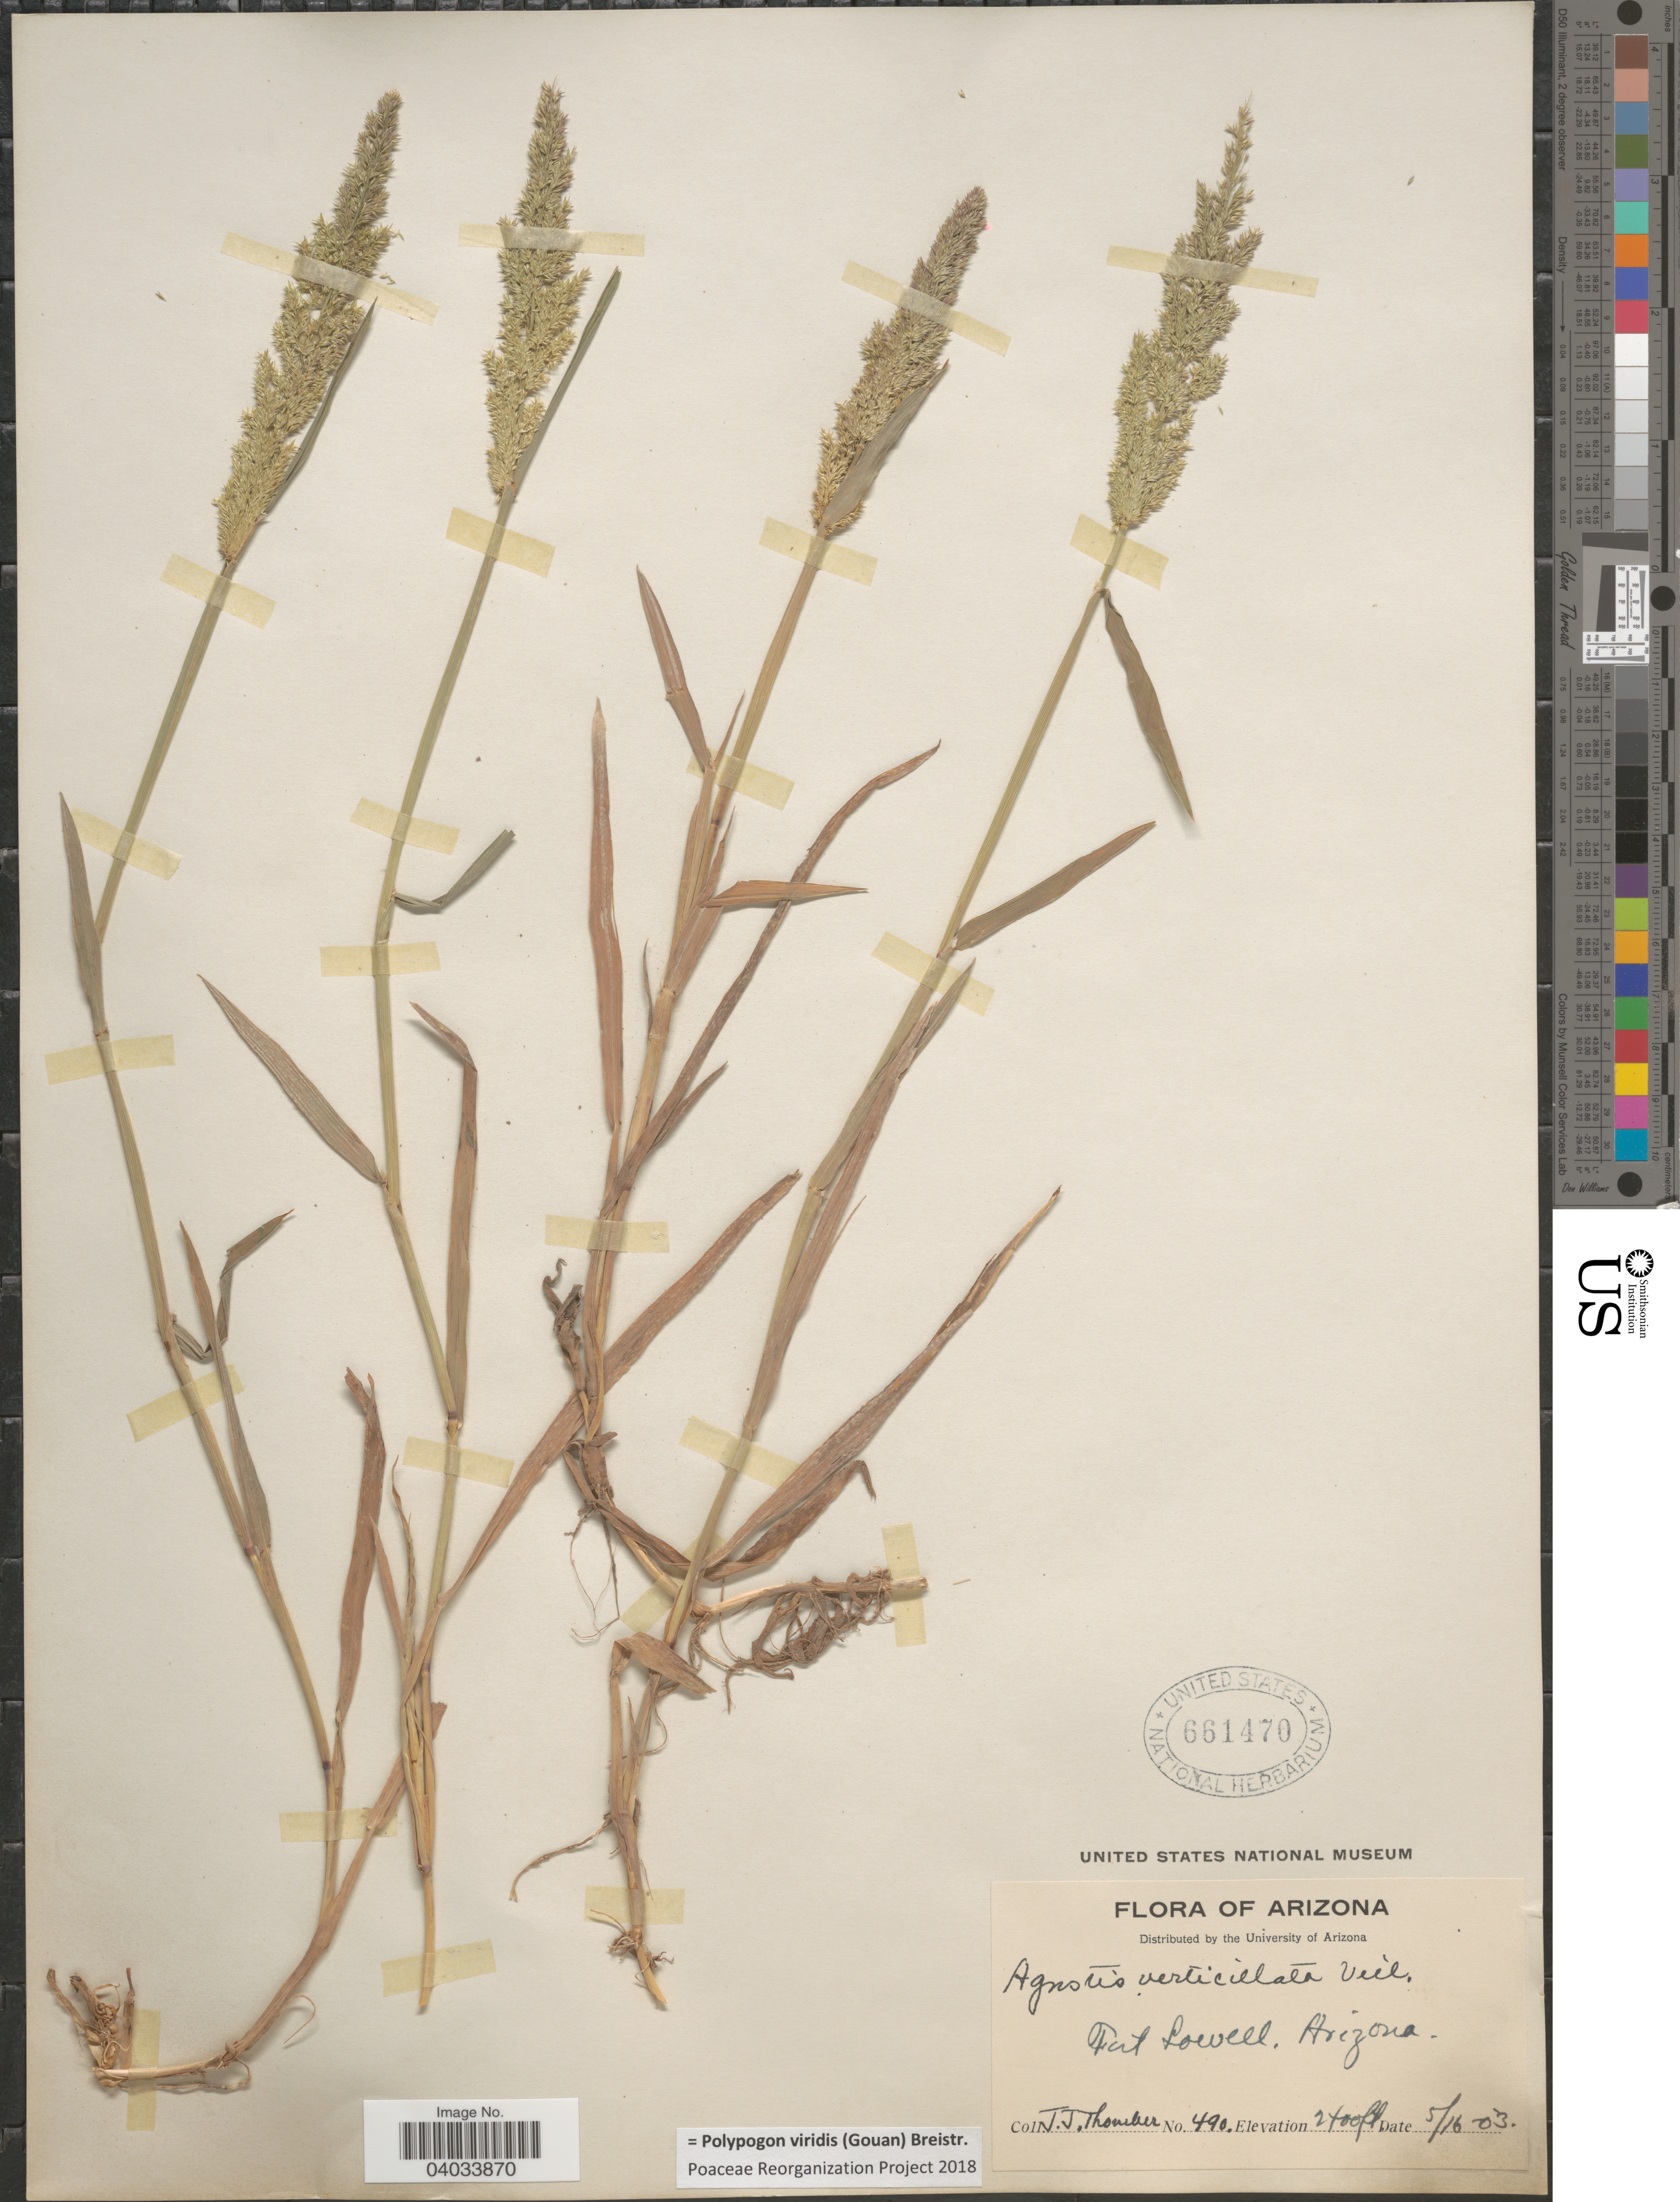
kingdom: Plantae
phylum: Tracheophyta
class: Liliopsida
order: Poales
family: Poaceae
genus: Polypogon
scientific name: Polypogon viridis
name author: (Gouan) Breistroffer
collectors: J. Thornber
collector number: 490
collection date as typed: Transcribed d/m/y: 16/5/3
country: United States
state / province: Arizona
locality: Fort Lowell.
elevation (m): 732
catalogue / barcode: US 661470